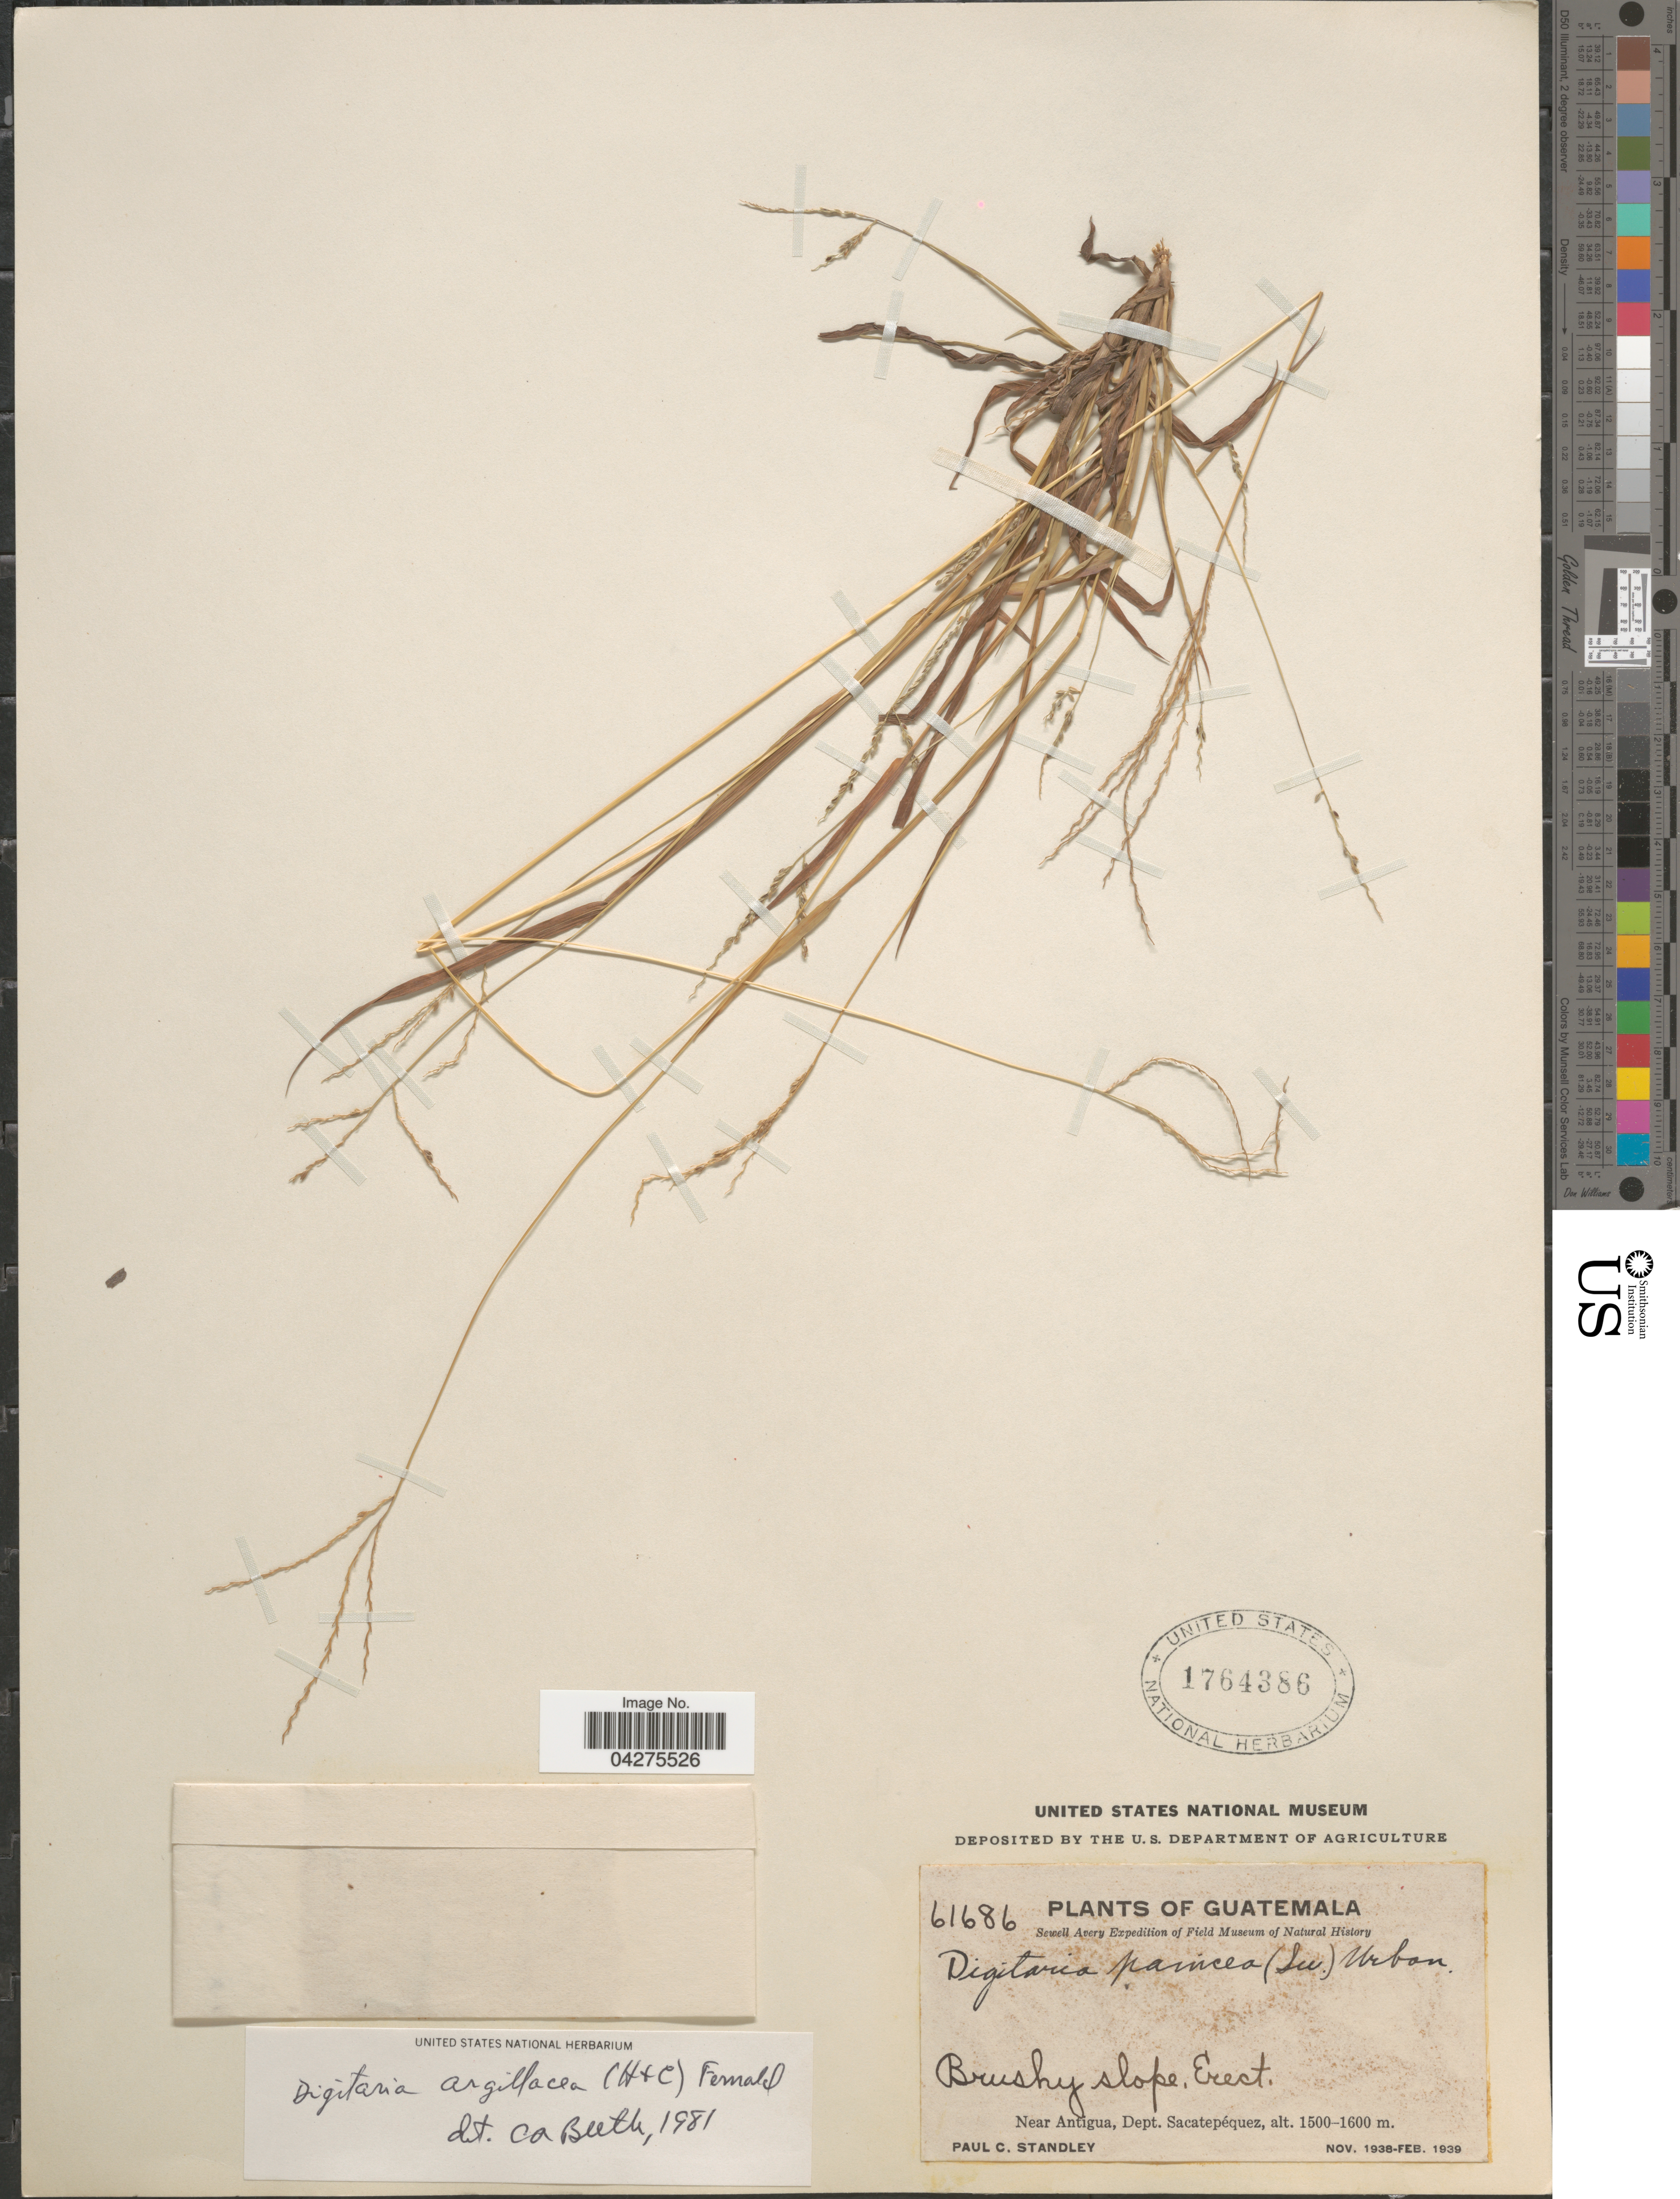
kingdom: Plantae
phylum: Tracheophyta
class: Liliopsida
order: Poales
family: Poaceae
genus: Digitaria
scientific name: Digitaria argillacea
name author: (Hitchc. & Chase) Fernald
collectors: P. C. Standley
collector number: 61686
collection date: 1938-11/1939-02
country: Guatemala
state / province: Sacatepequez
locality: Sewell Avery Expedition of Field Museum of Natural History. Near Antigua, Dept. Sacatepéquez.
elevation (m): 1500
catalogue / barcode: US 1764386